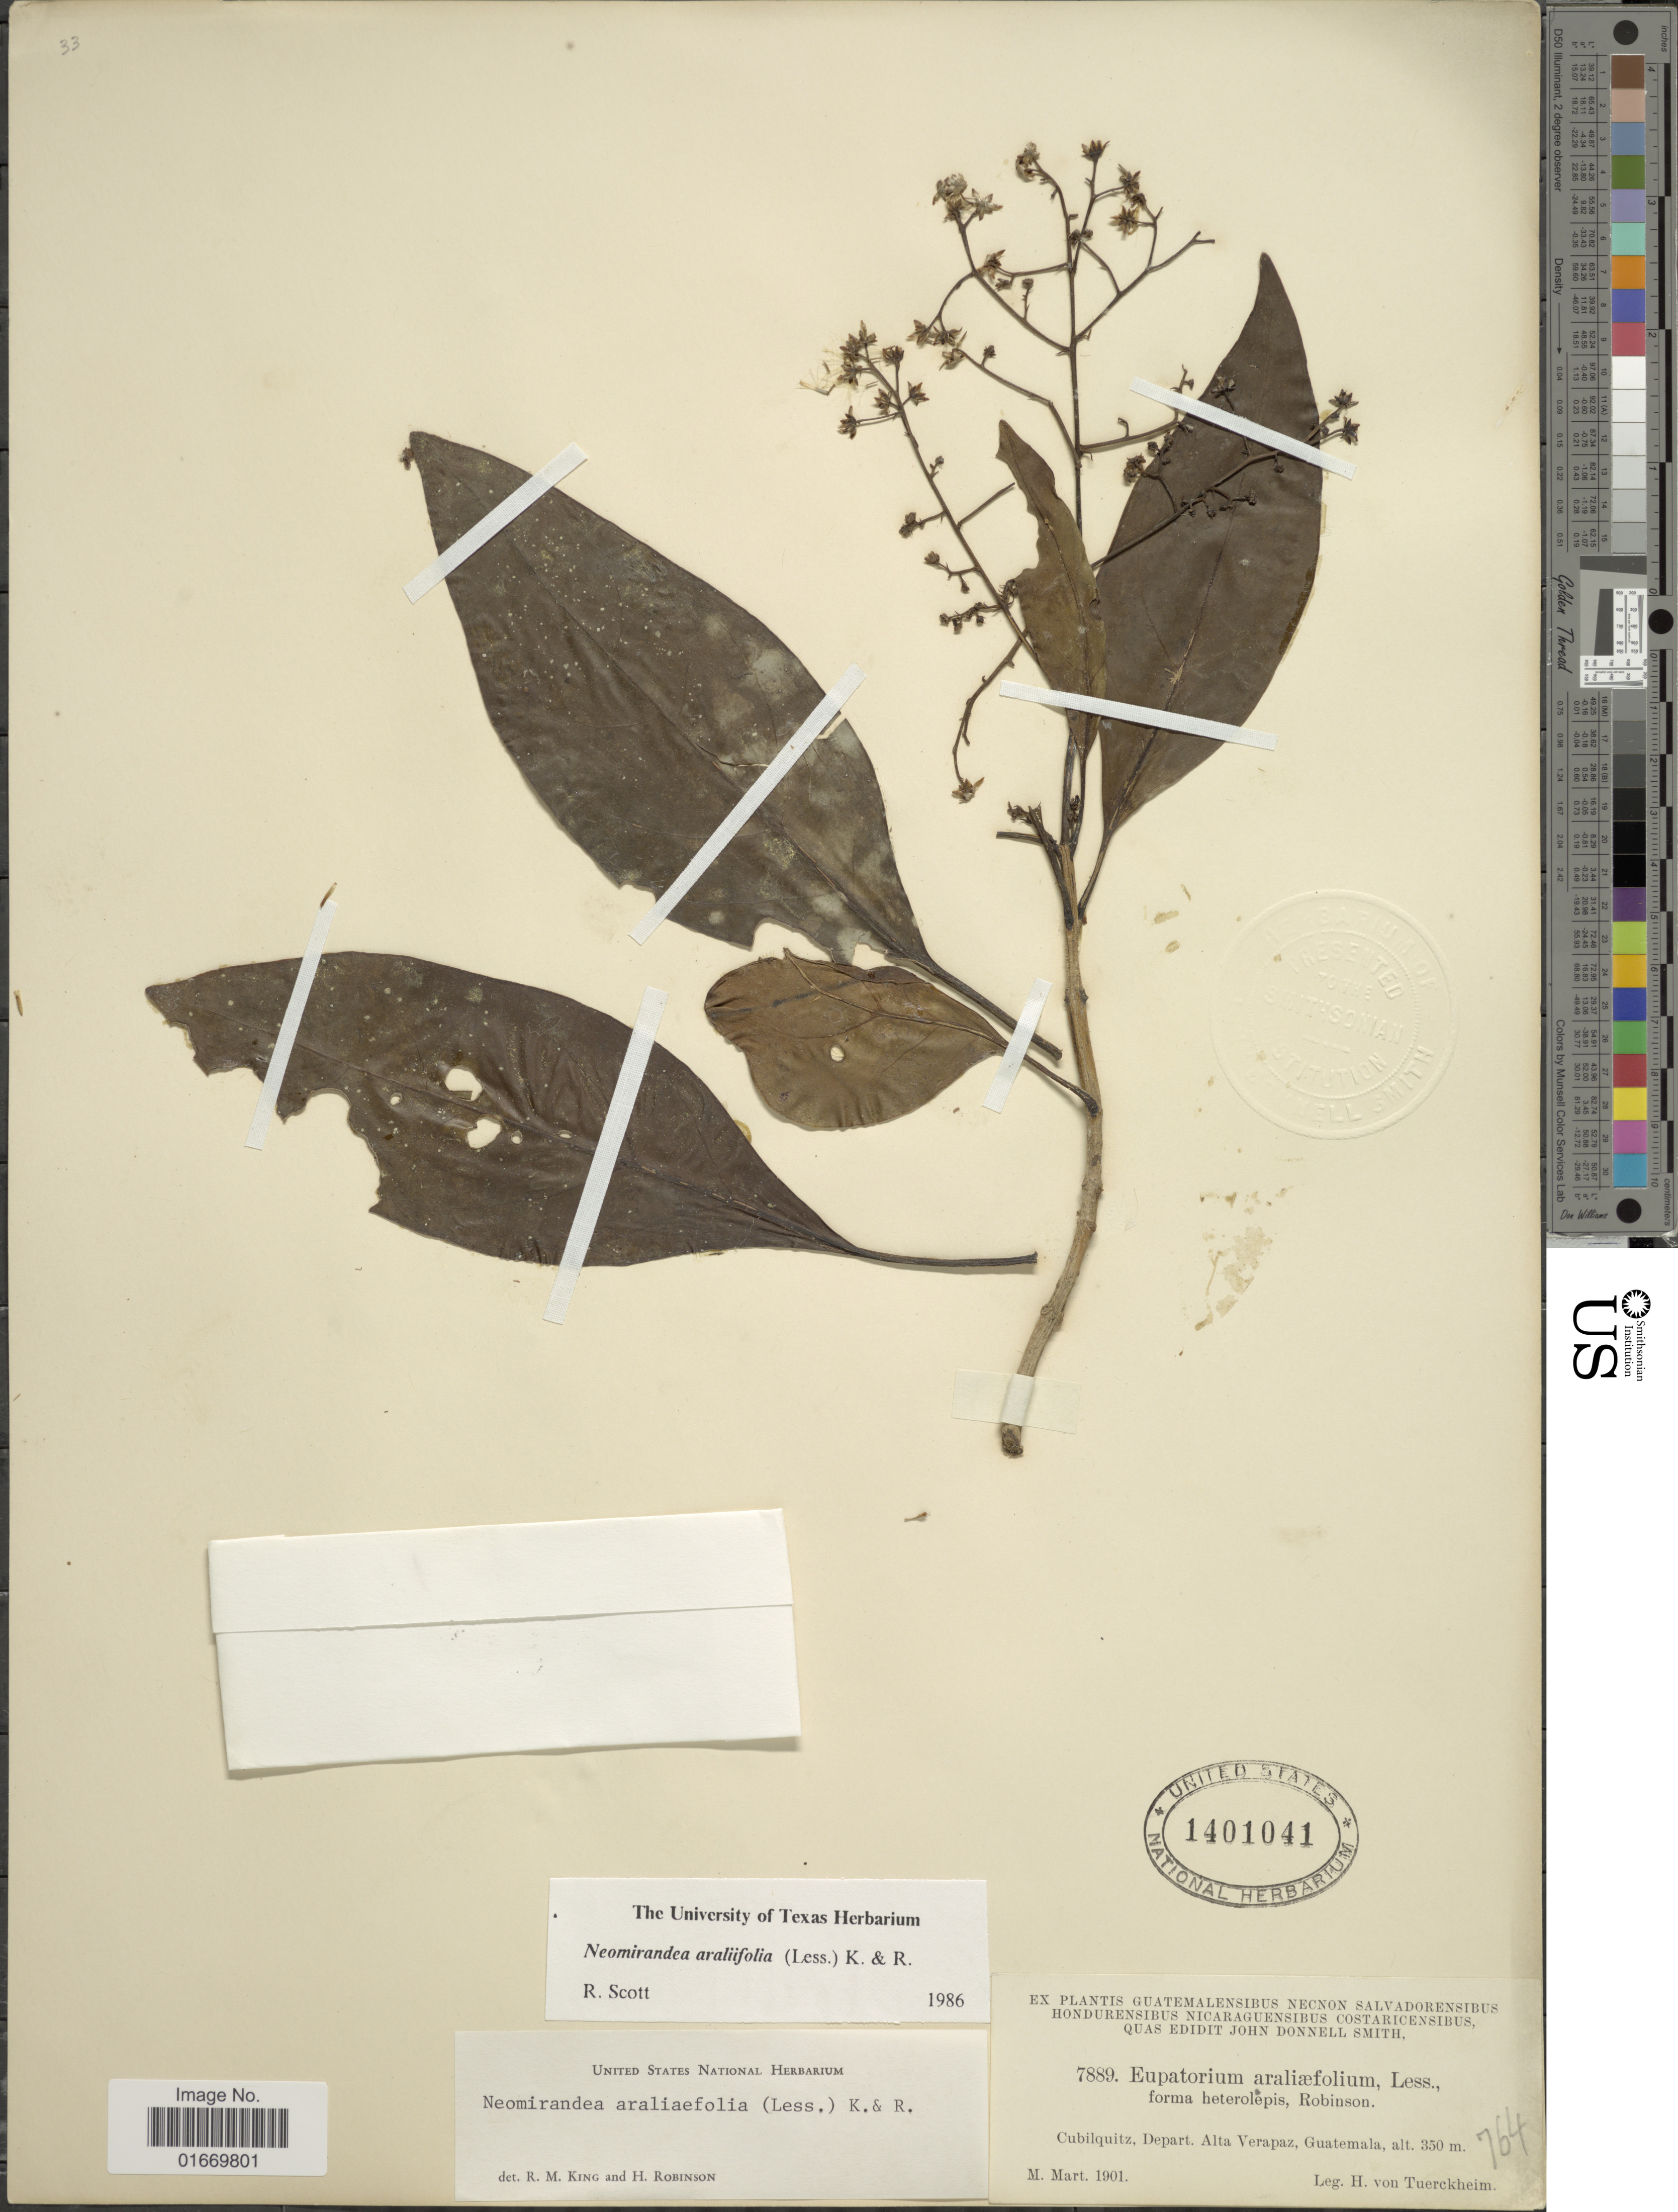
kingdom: Plantae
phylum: Tracheophyta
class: Magnoliopsida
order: Asterales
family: Asteraceae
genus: Neomirandea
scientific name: Neomirandea araliaefolia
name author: (Less.) R.M. King & H. Rob.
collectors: H. von Türckheim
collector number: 7889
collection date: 1901-03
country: Guatemala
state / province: Alta Verapaz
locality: Cubilquitz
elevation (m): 350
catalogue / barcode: US 1401041